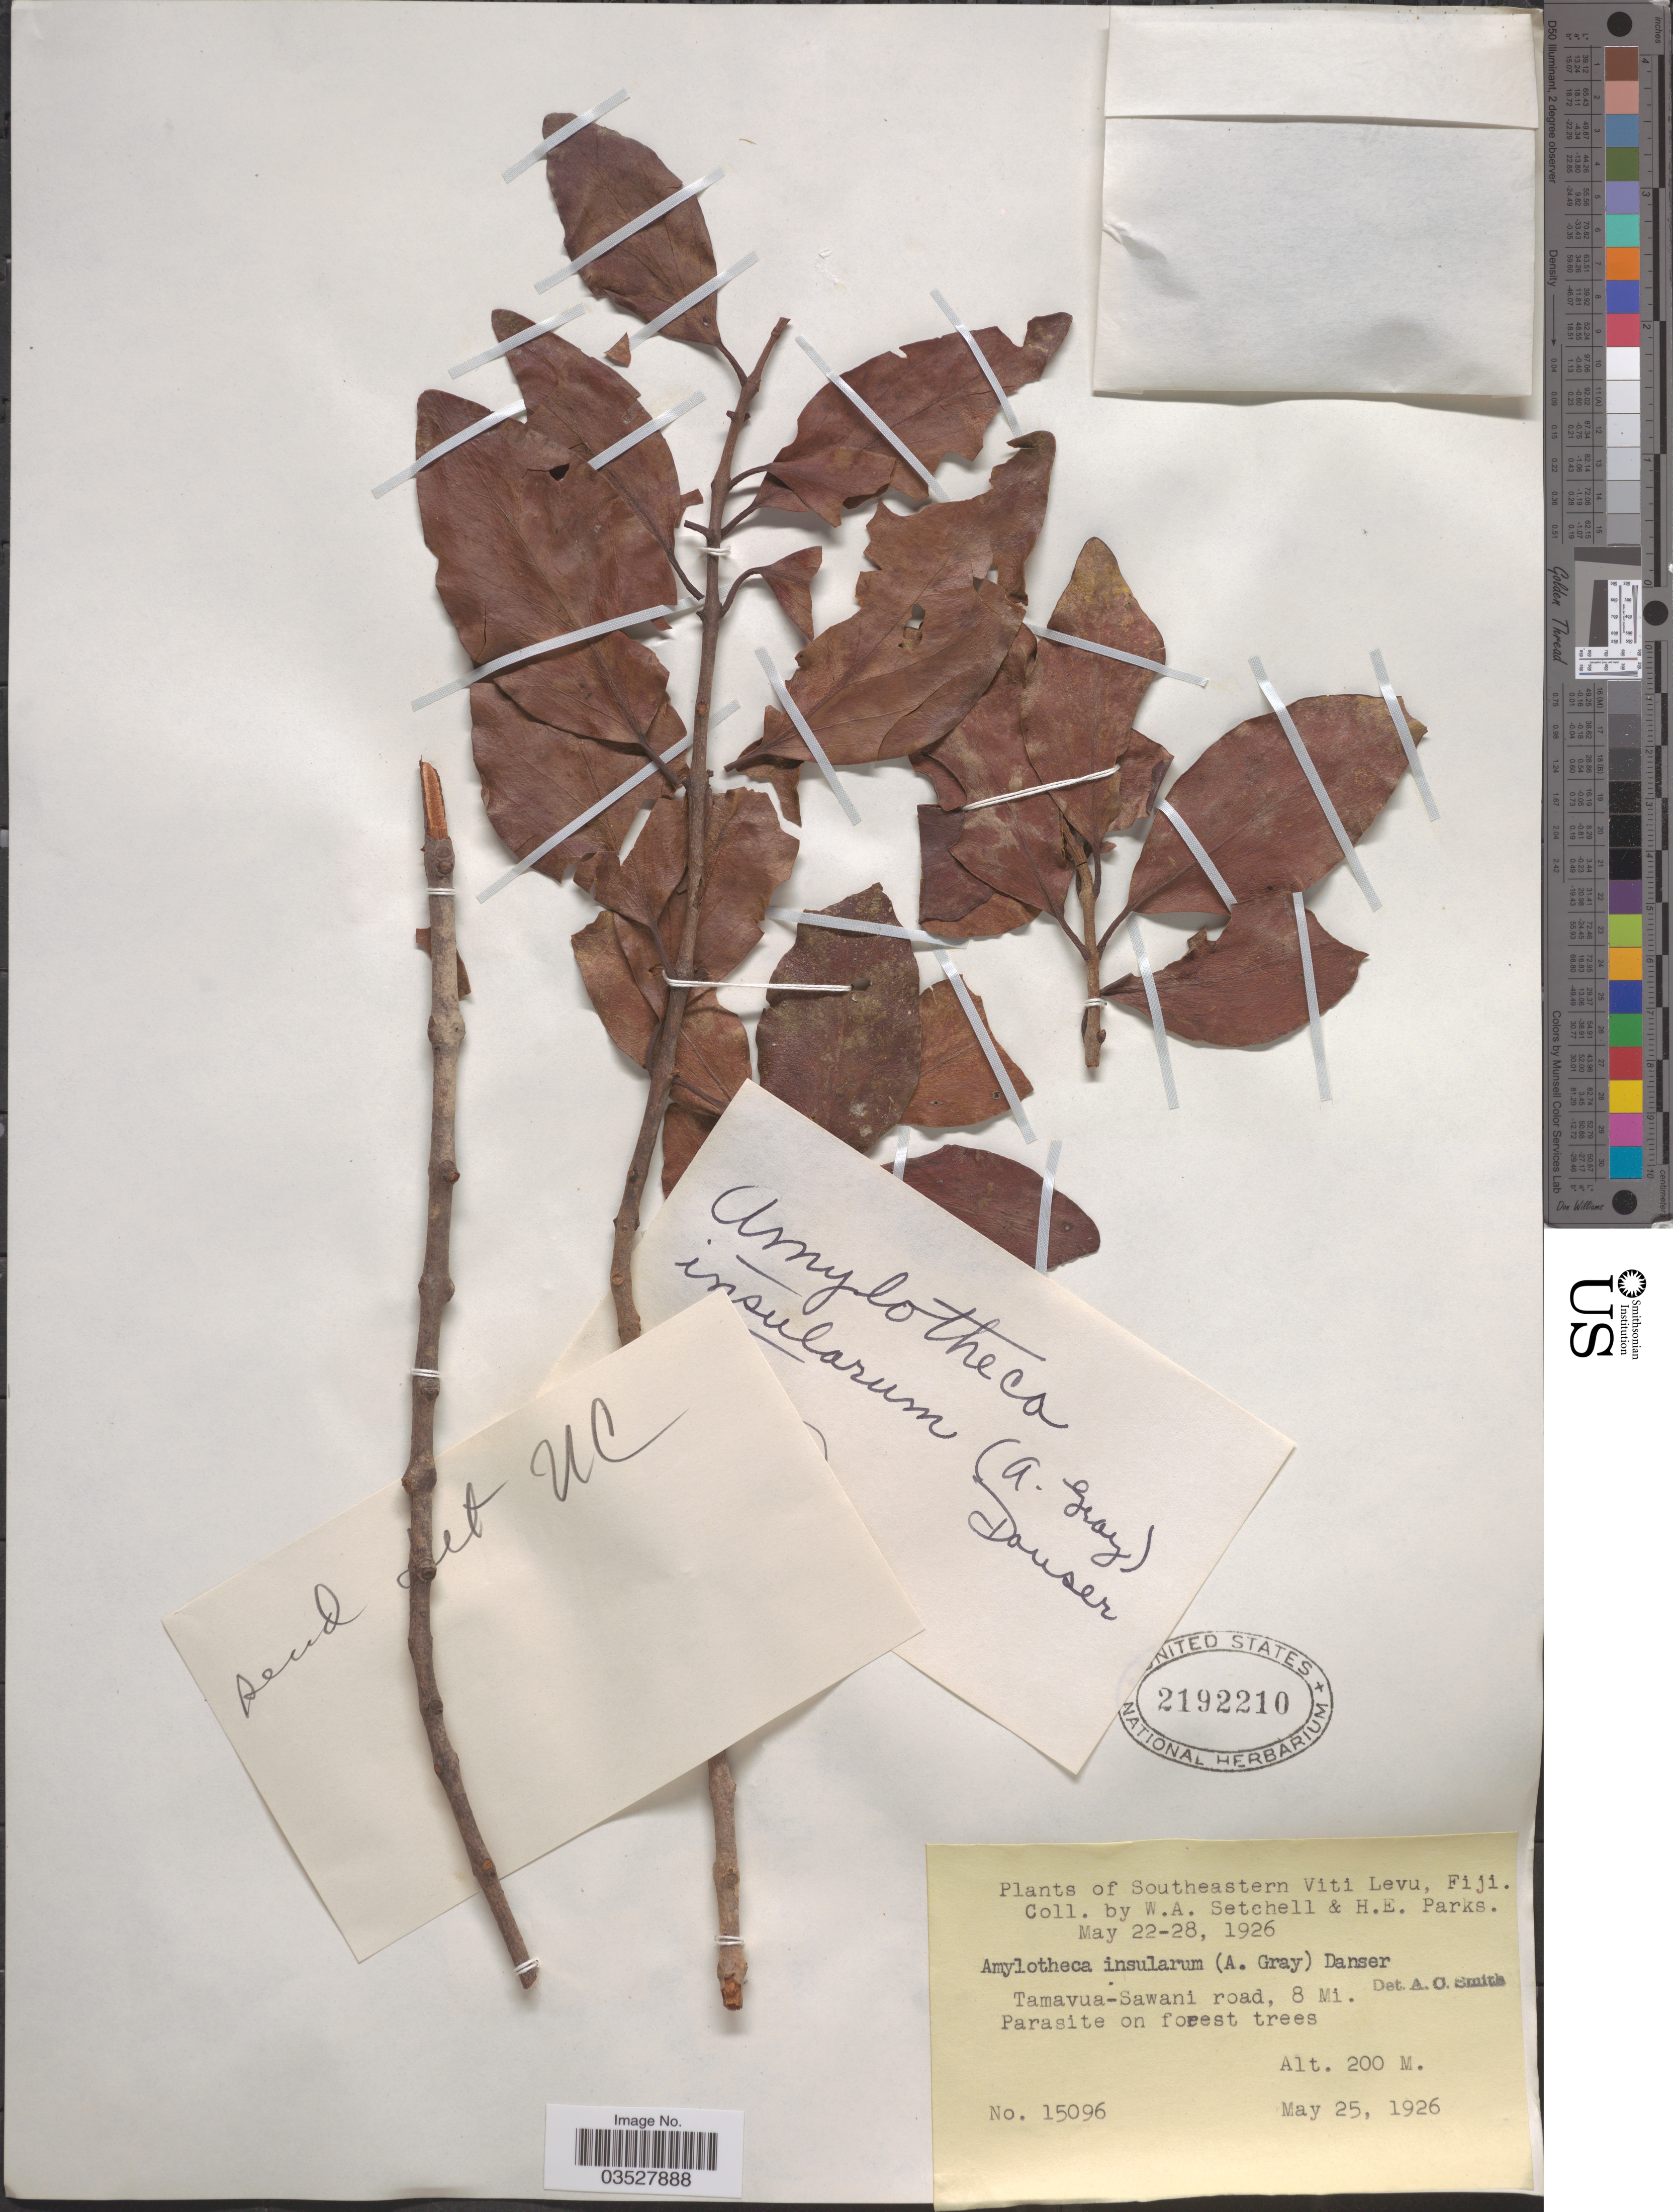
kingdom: Plantae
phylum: Tracheophyta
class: Magnoliopsida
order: Santalales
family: Loranthaceae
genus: Amylotheca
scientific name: Amylotheca insularum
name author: (A. Gray) Danser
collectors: W. Setchell & H. E. Parks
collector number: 15096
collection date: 1926-05-25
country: Fiji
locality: Southeastern Viti Levu. Tamavua-Sawani road, 8 Mi.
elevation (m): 200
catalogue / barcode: US 2192210